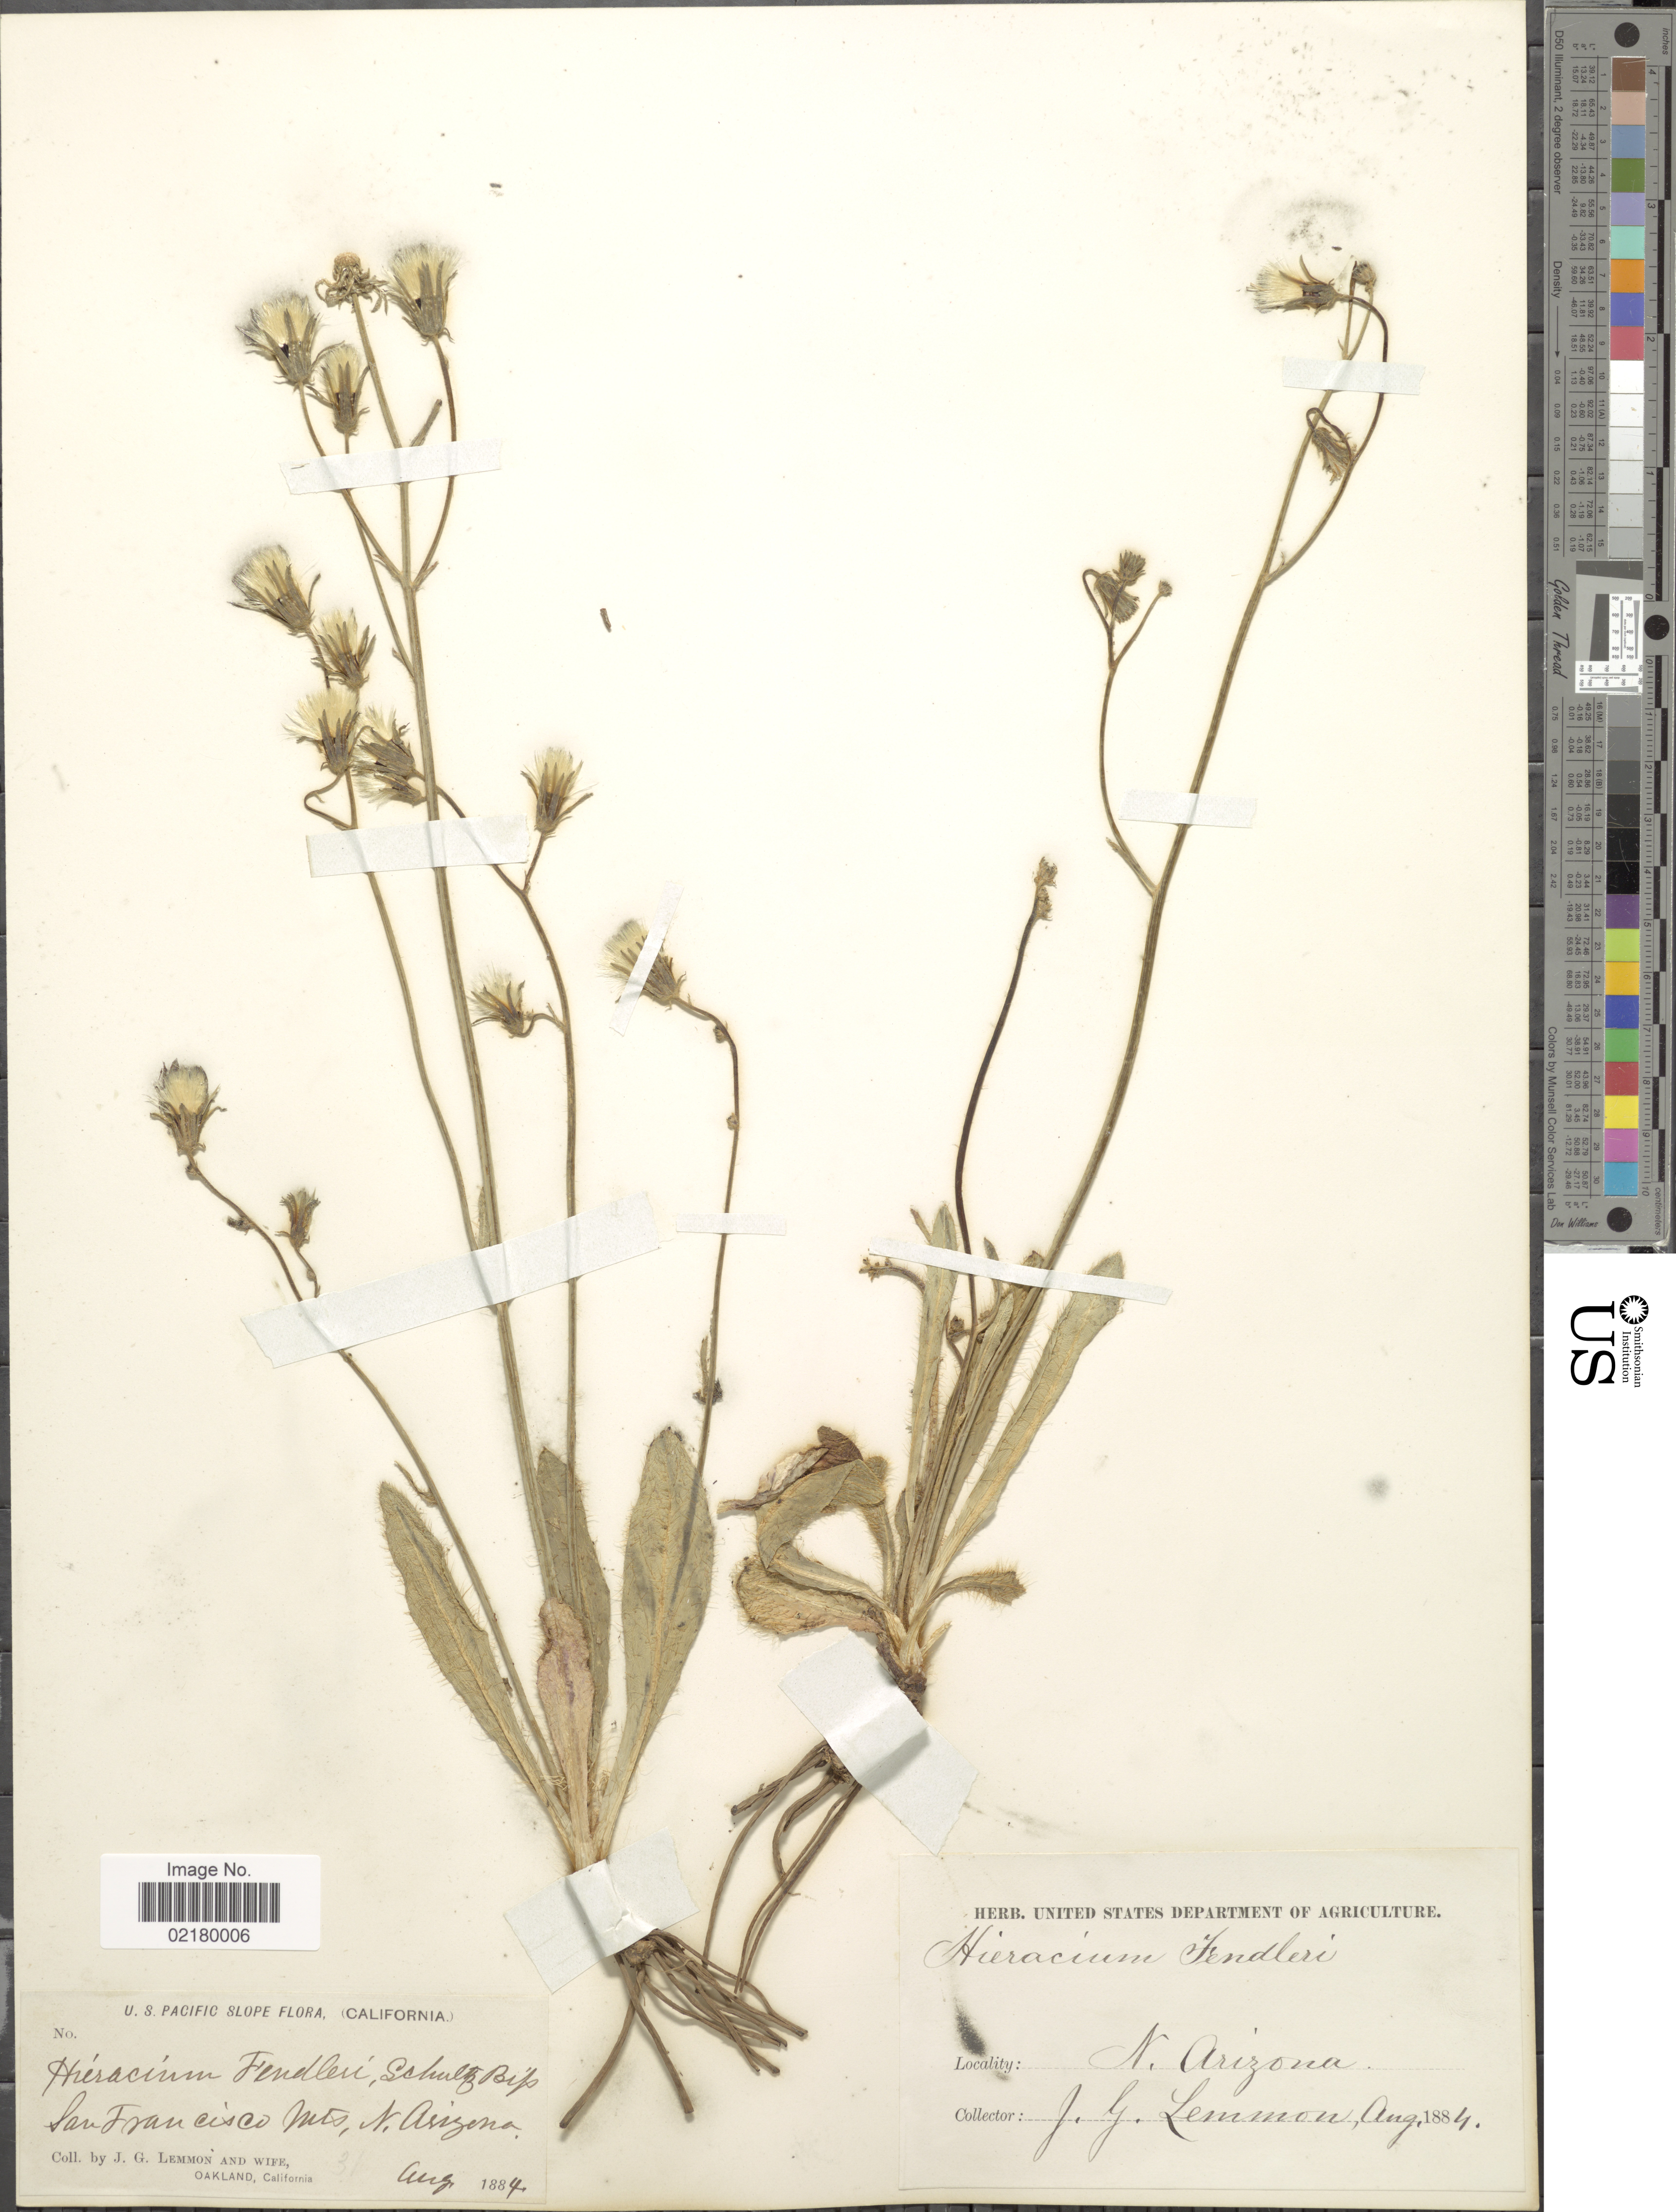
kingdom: Plantae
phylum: Tracheophyta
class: Magnoliopsida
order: Asterales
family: Asteraceae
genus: Hieracium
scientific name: Hieracium fendleri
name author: Sch. Bip.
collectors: J. Lemmon & Mrs. J. G. Lemmon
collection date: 1884-08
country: United States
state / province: Arizona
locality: U.S. Pacific Slope, San Francisco Mts, N. Arizona